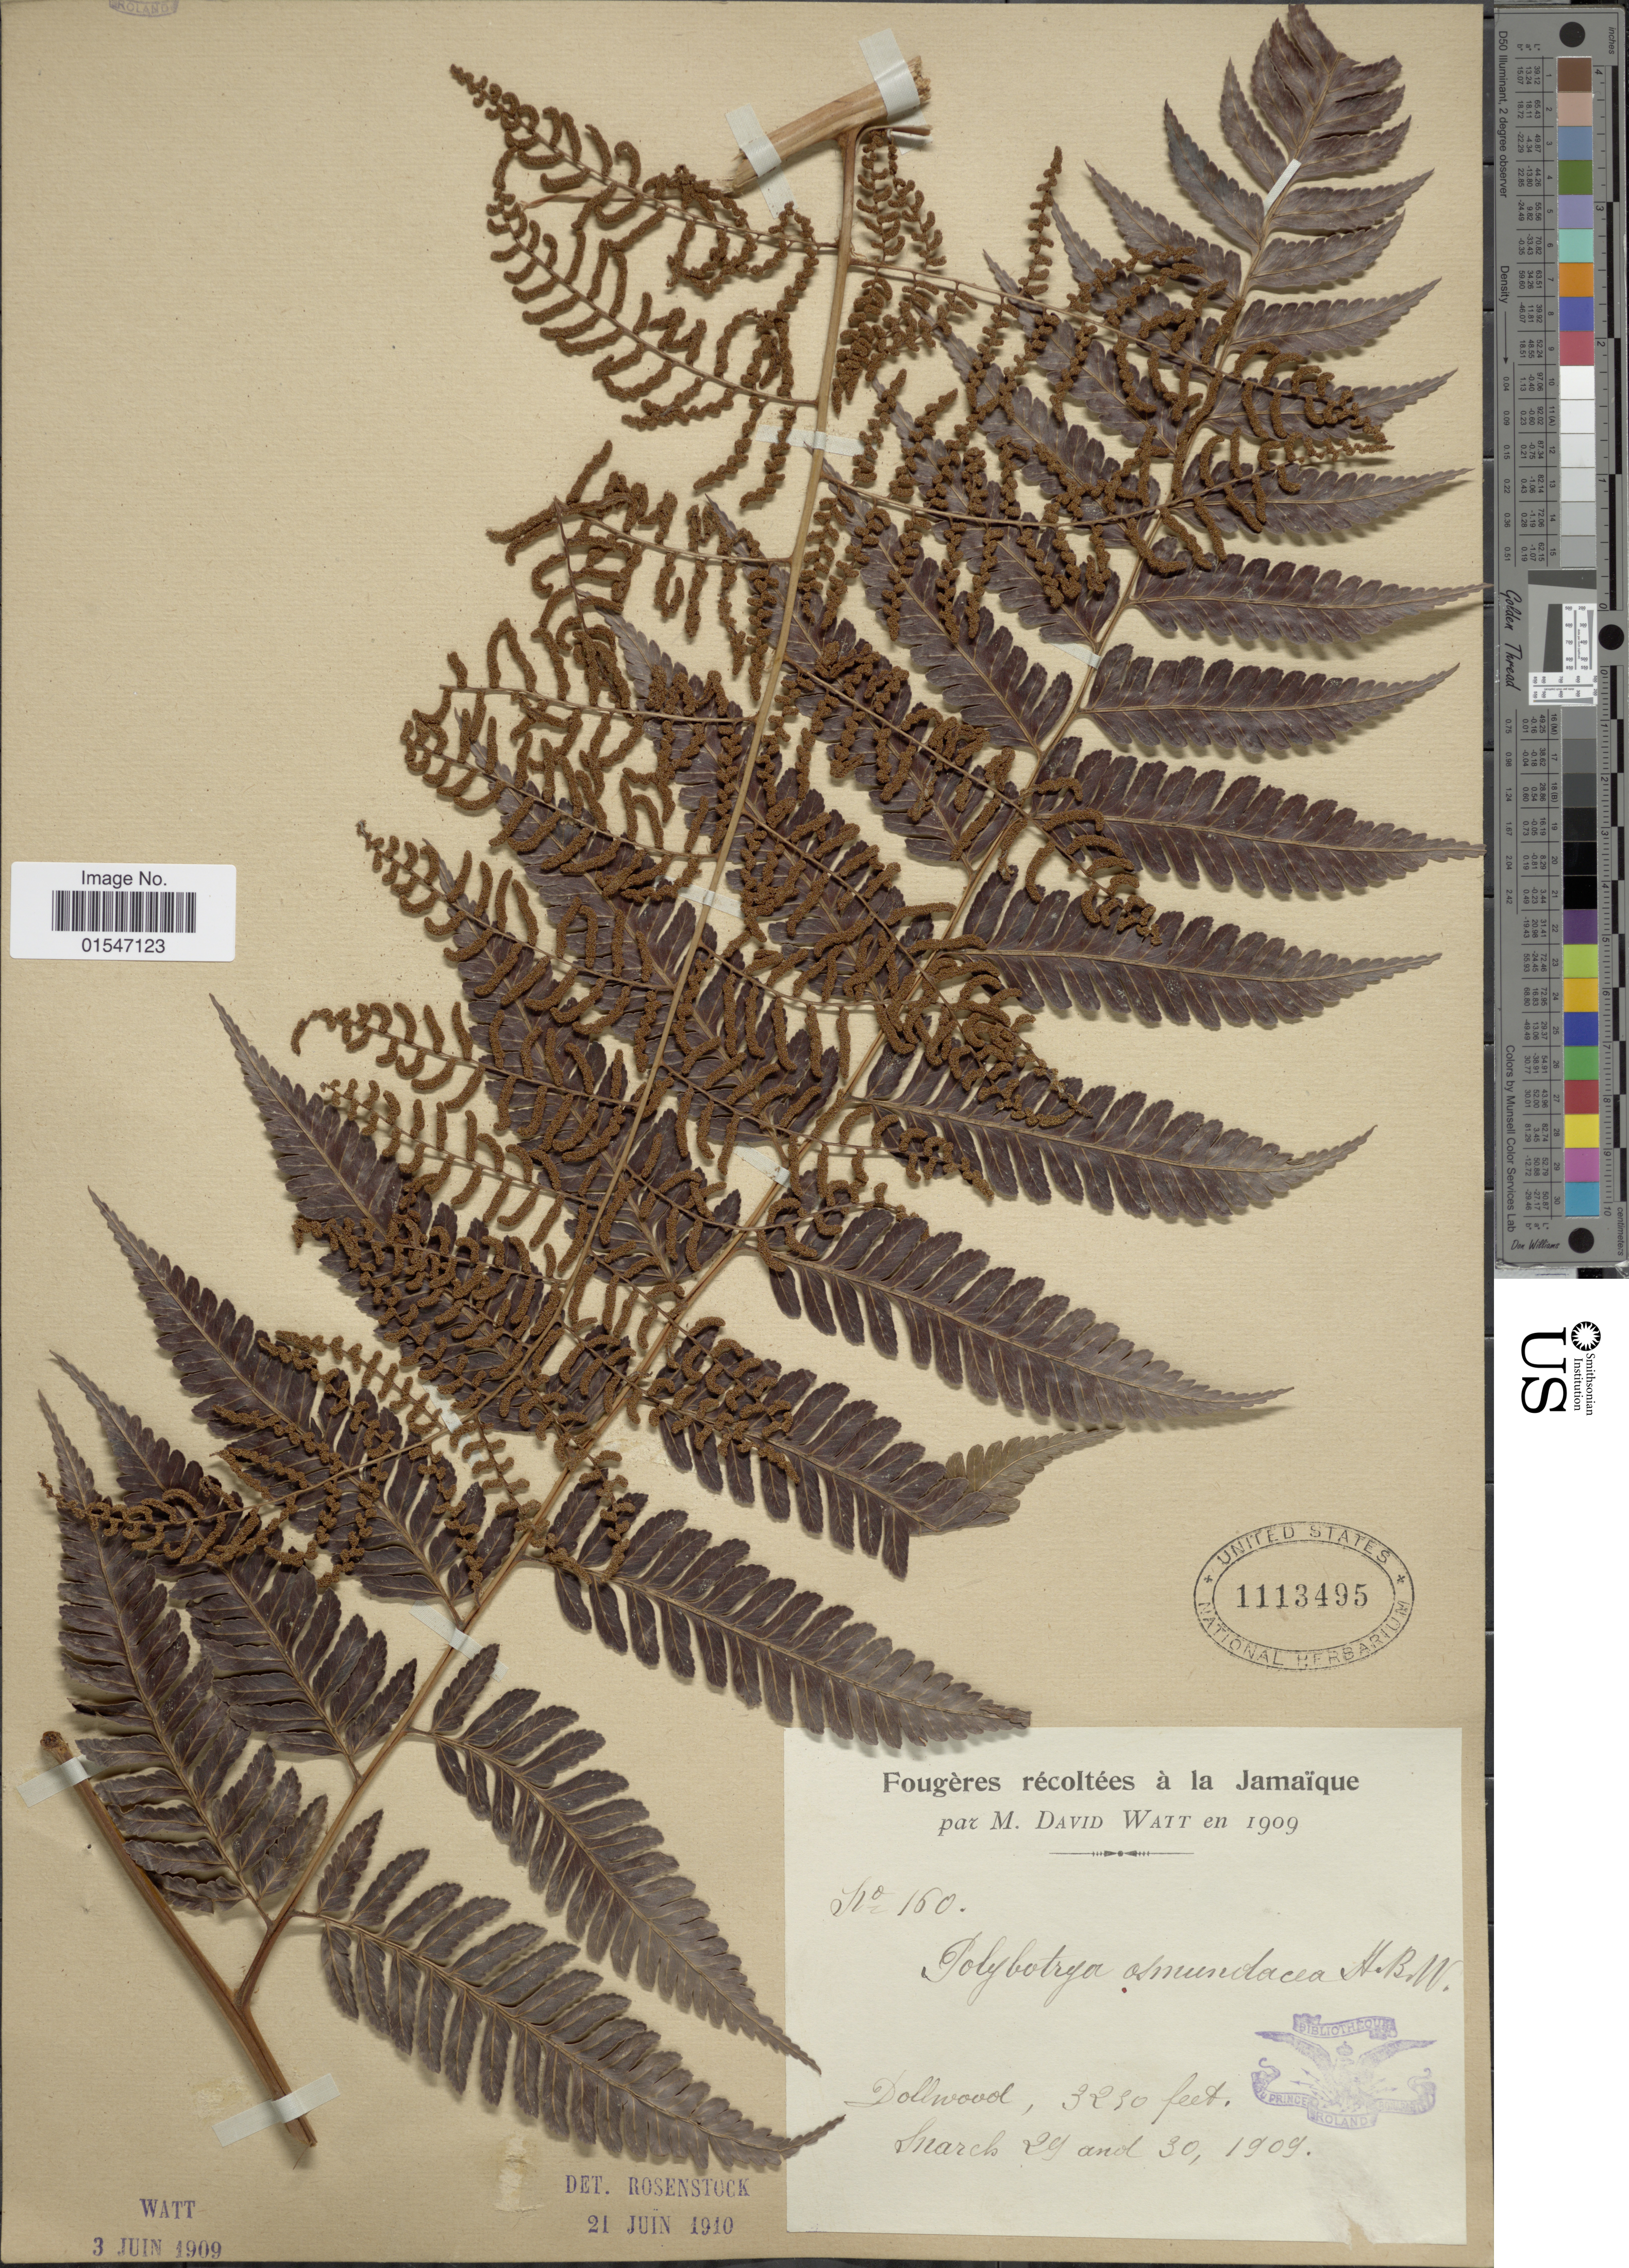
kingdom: Plantae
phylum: Tracheophyta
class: Polypodiopsida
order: Polypodiales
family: Dryopteridaceae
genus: Polybotrya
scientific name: Polybotrya osmundacea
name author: Humb. & Bonpl. ex Willd.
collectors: M. Watt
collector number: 160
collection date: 1909-03-29/1909-03-30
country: Jamaica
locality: Dollwood.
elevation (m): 991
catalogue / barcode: US 1113495